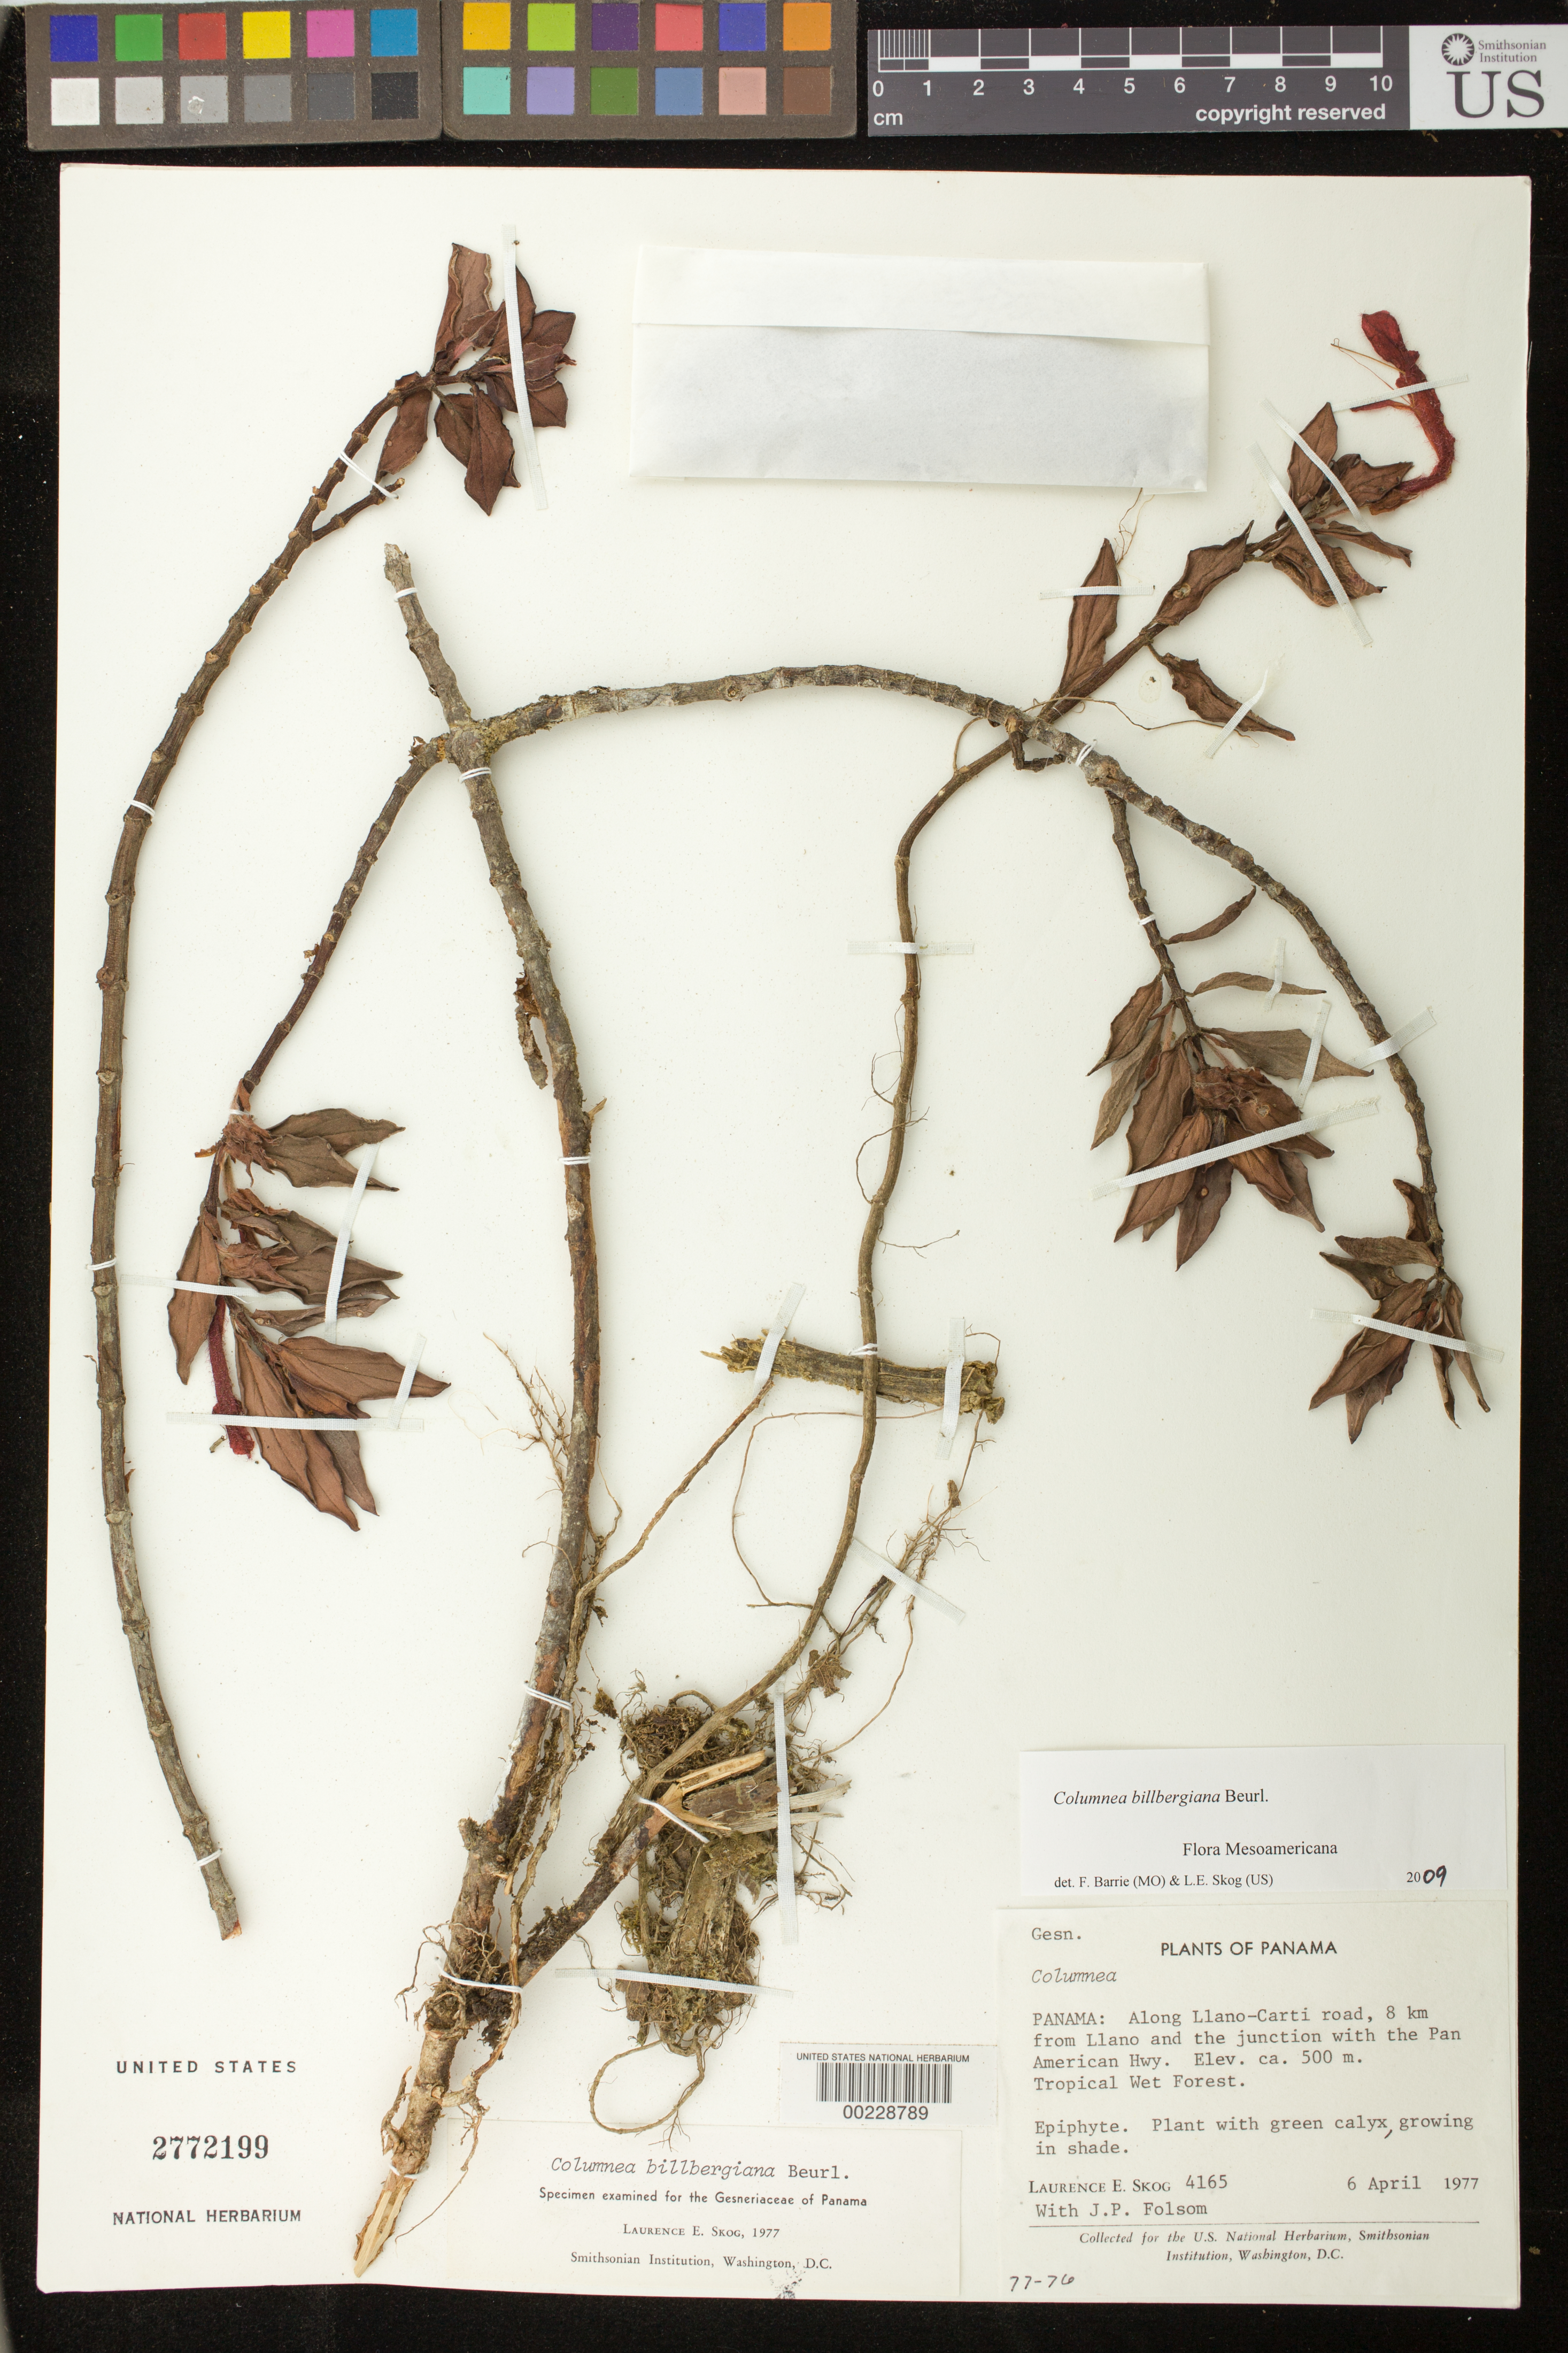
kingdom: Plantae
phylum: Tracheophyta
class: Magnoliopsida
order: Lamiales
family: Gesneriaceae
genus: Columnea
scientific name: Columnea billbergiana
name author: Beurl.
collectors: L. E. Skog & J. P. Folsom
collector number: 4165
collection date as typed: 06 Apr 1977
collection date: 1977-04-06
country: Panama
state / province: Panamá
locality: Along Llano-Carti road, 8 km from Llano and the junction with the Pan American hwy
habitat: Tropical wet forest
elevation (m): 500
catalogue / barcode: US 2772199